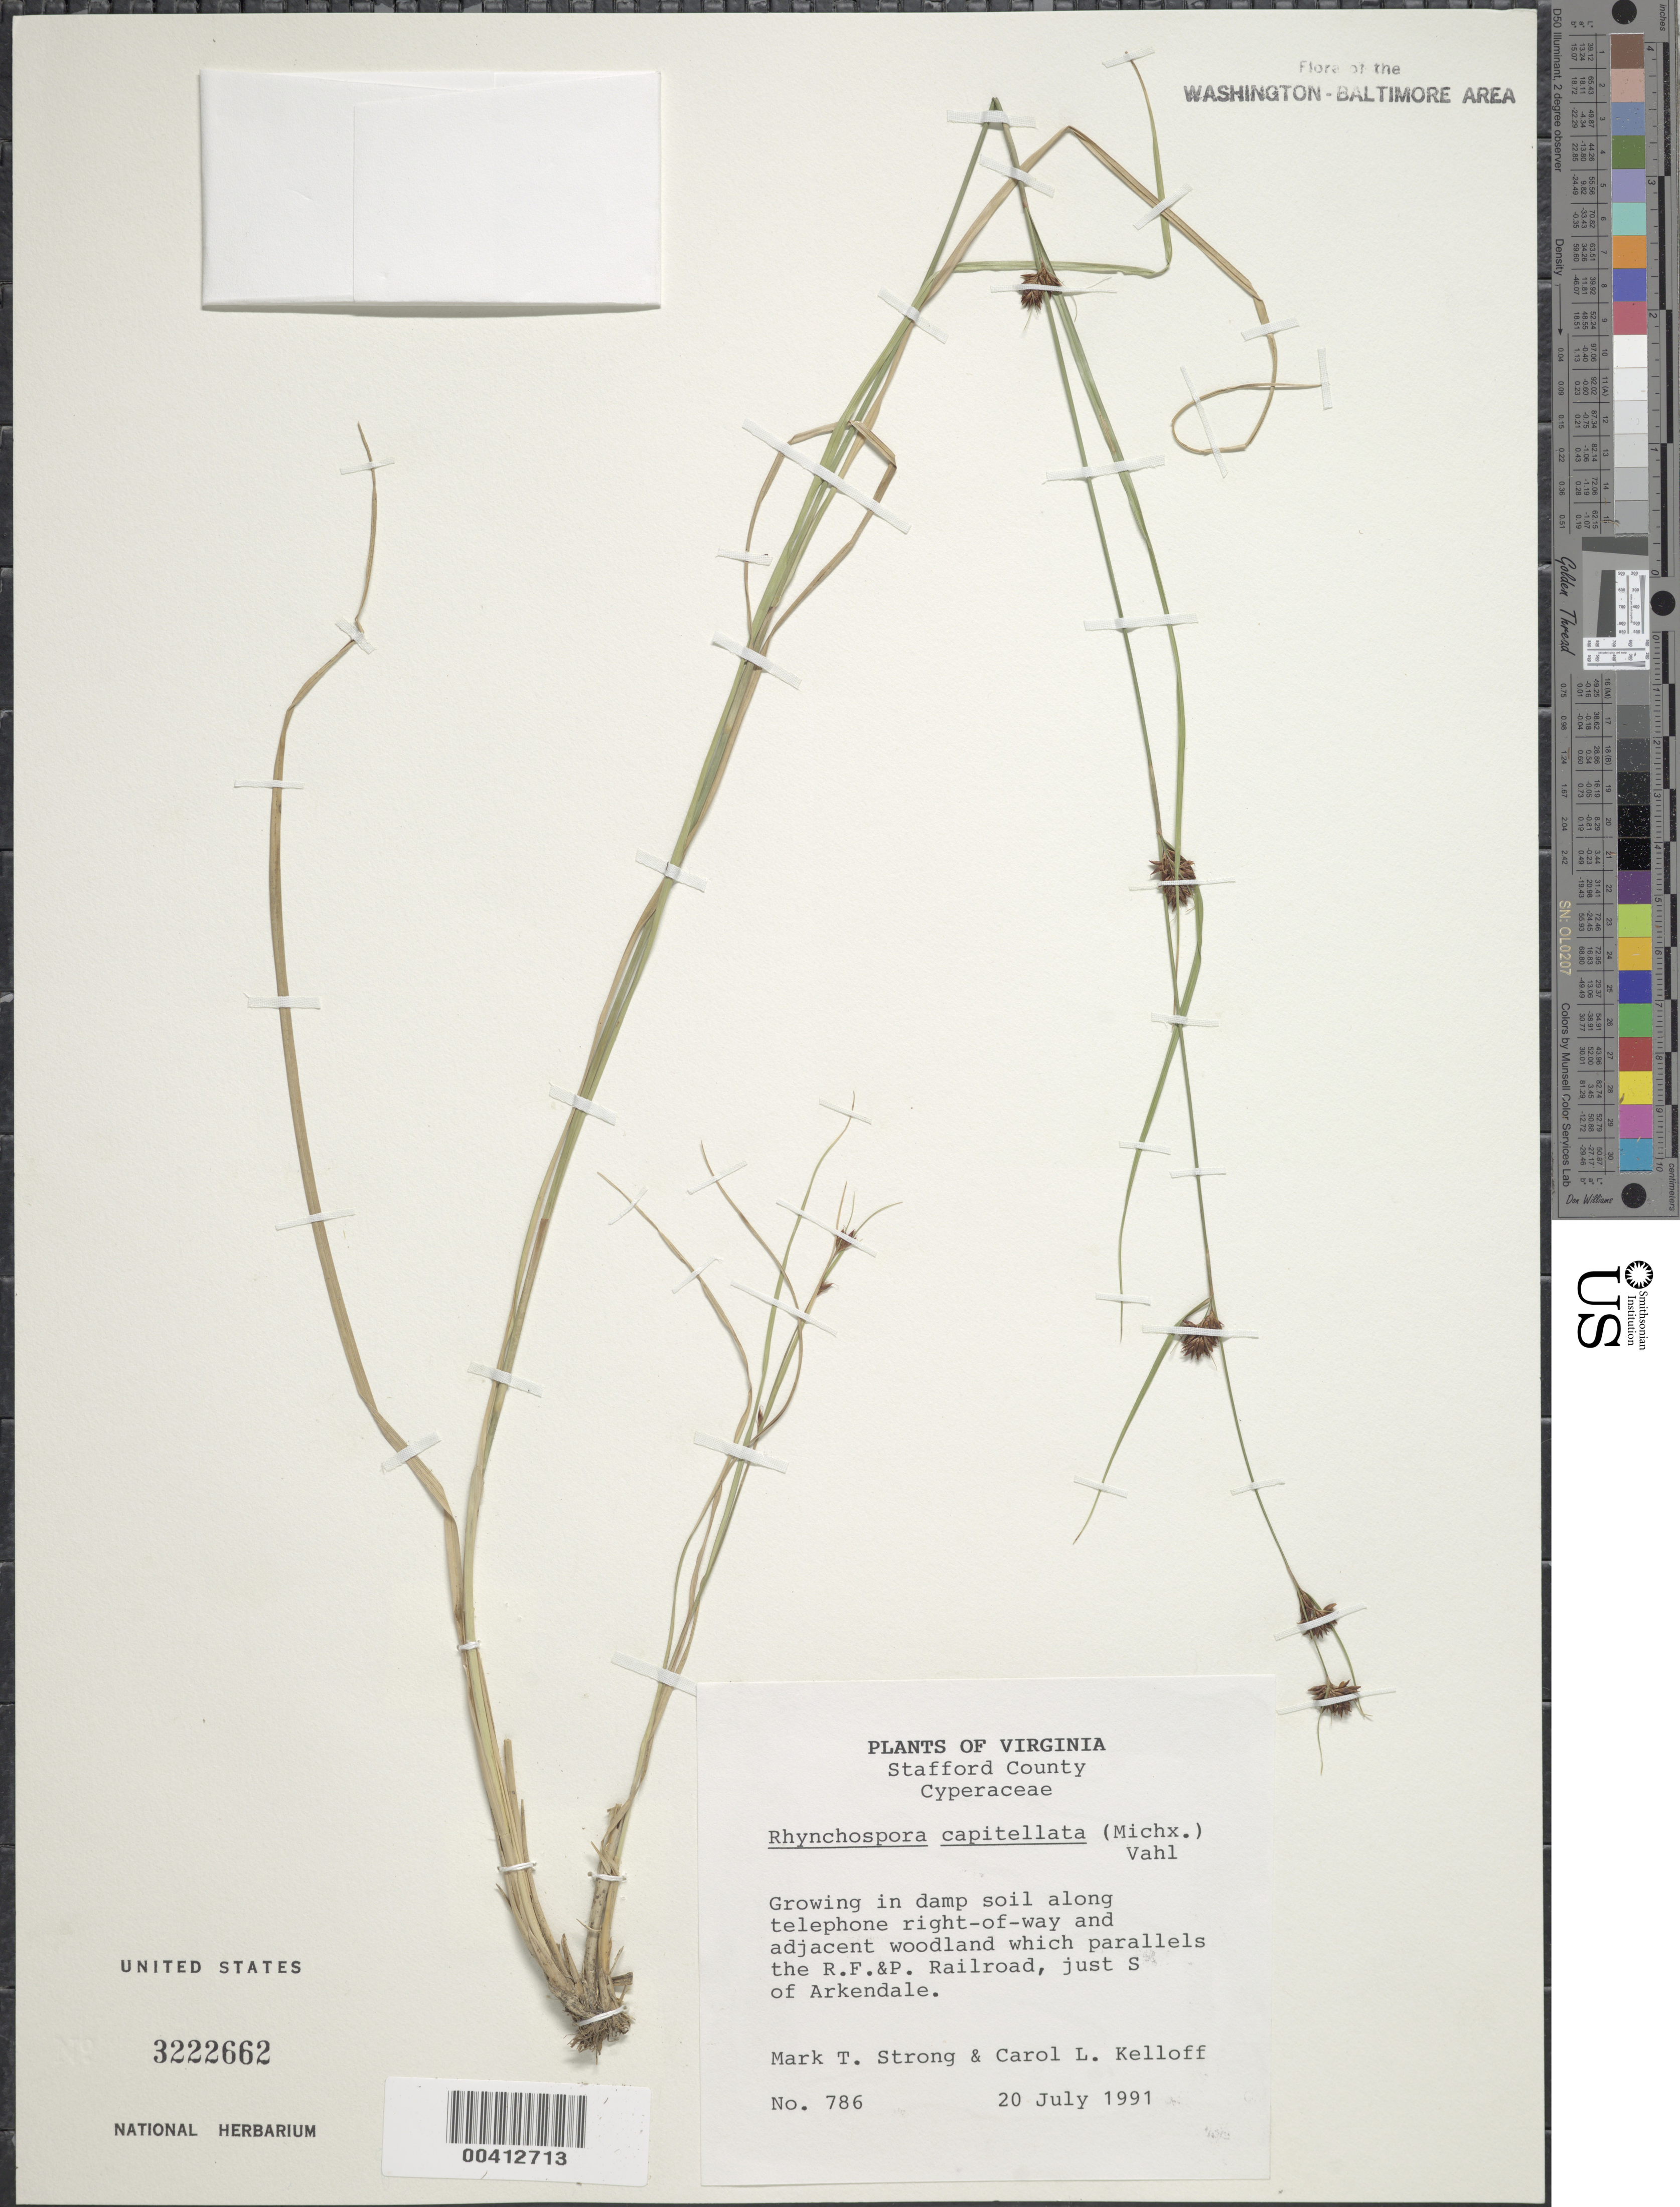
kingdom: Plantae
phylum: Tracheophyta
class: Liliopsida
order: Poales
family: Cyperaceae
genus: Rhynchospora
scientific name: Rhynchospora capitellata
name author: (Michx.) Vahl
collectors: M. T. Strong & C. L. Kelloff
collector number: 786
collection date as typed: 20 Jul 1991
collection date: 1991-07-20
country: United States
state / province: Virginia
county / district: Stafford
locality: S of Arkendale, parallels R F & P Railroad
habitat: Damp soil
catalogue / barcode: US 3222662